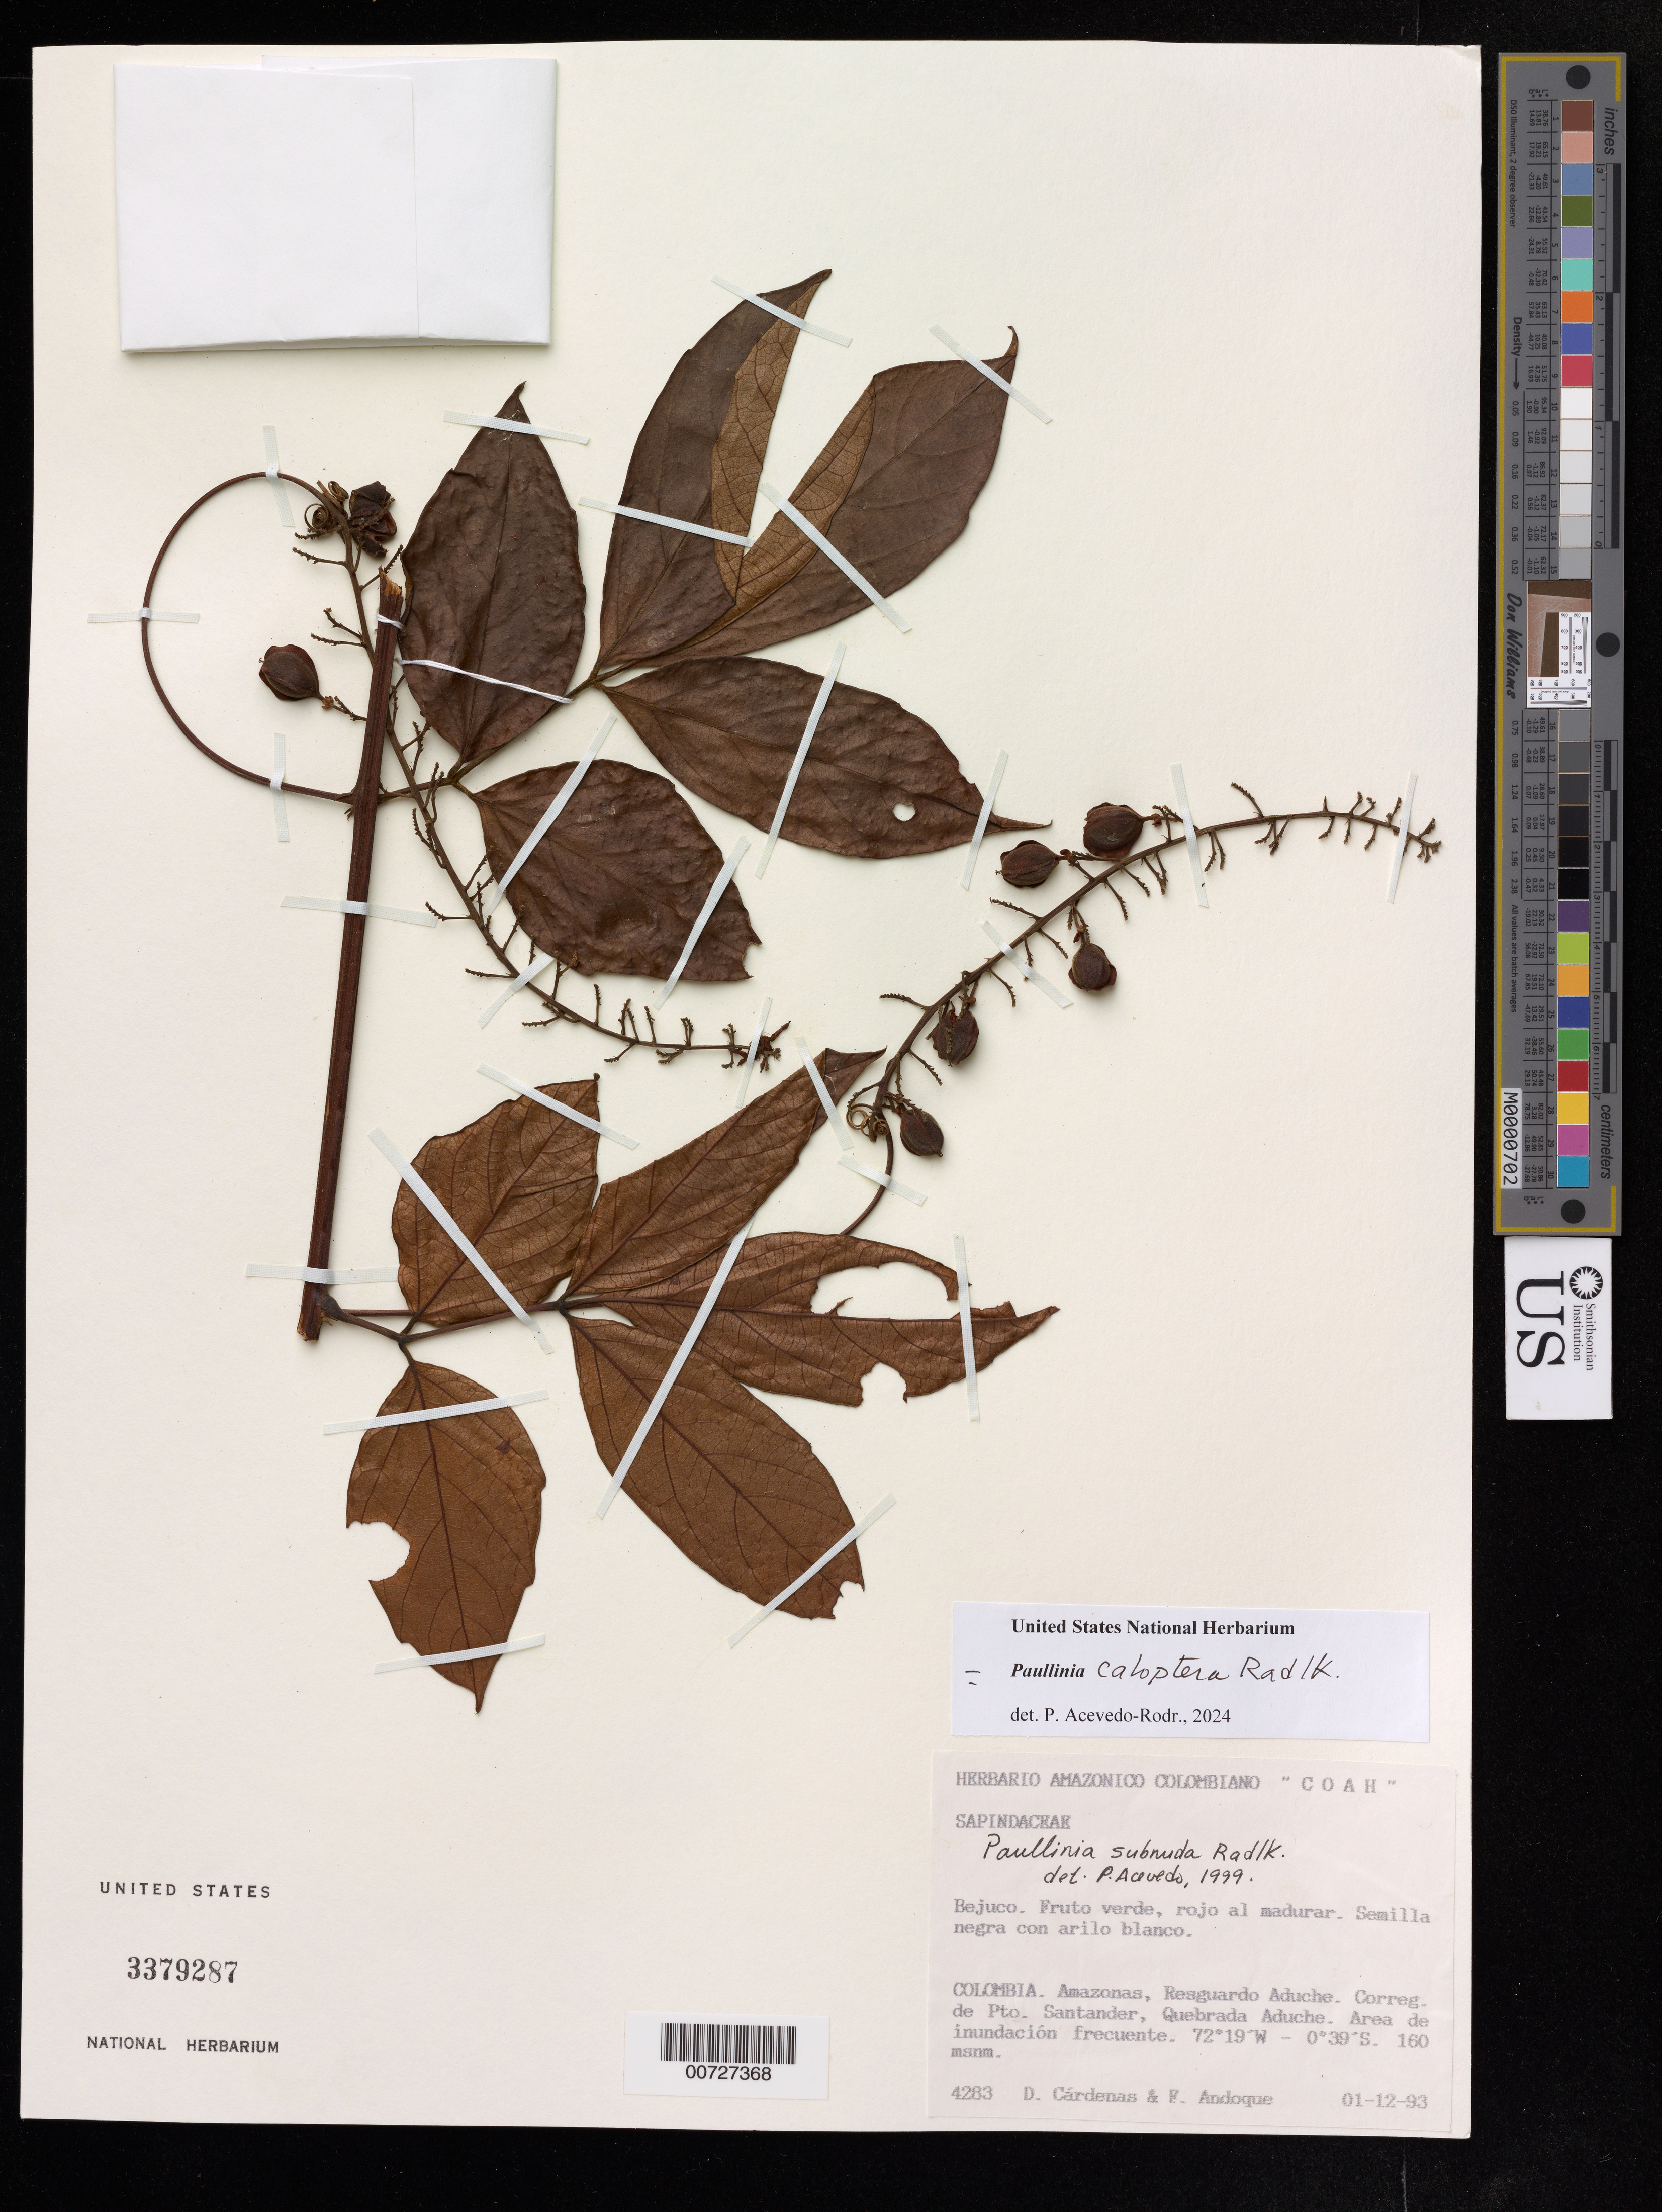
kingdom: Plantae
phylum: Tracheophyta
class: Magnoliopsida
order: Sapindales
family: Sapindaceae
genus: Paullinia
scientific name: Paullinia caloptera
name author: Radlk.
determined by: Acevedo-Rodriguez, P., (US), Smithsonian Institution - National Museum of Natural History (UNITED STATES)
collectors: D. Cárdenas & F. Andoque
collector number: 4283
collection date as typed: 01 Dec 1993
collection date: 1993-12-01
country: Colombia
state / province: Amazônas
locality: Resguardo Aduche. Correg. De Pto. Santander, Quebrada Aduche.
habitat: Area de inundacion frecuente.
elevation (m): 160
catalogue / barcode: US 3379287